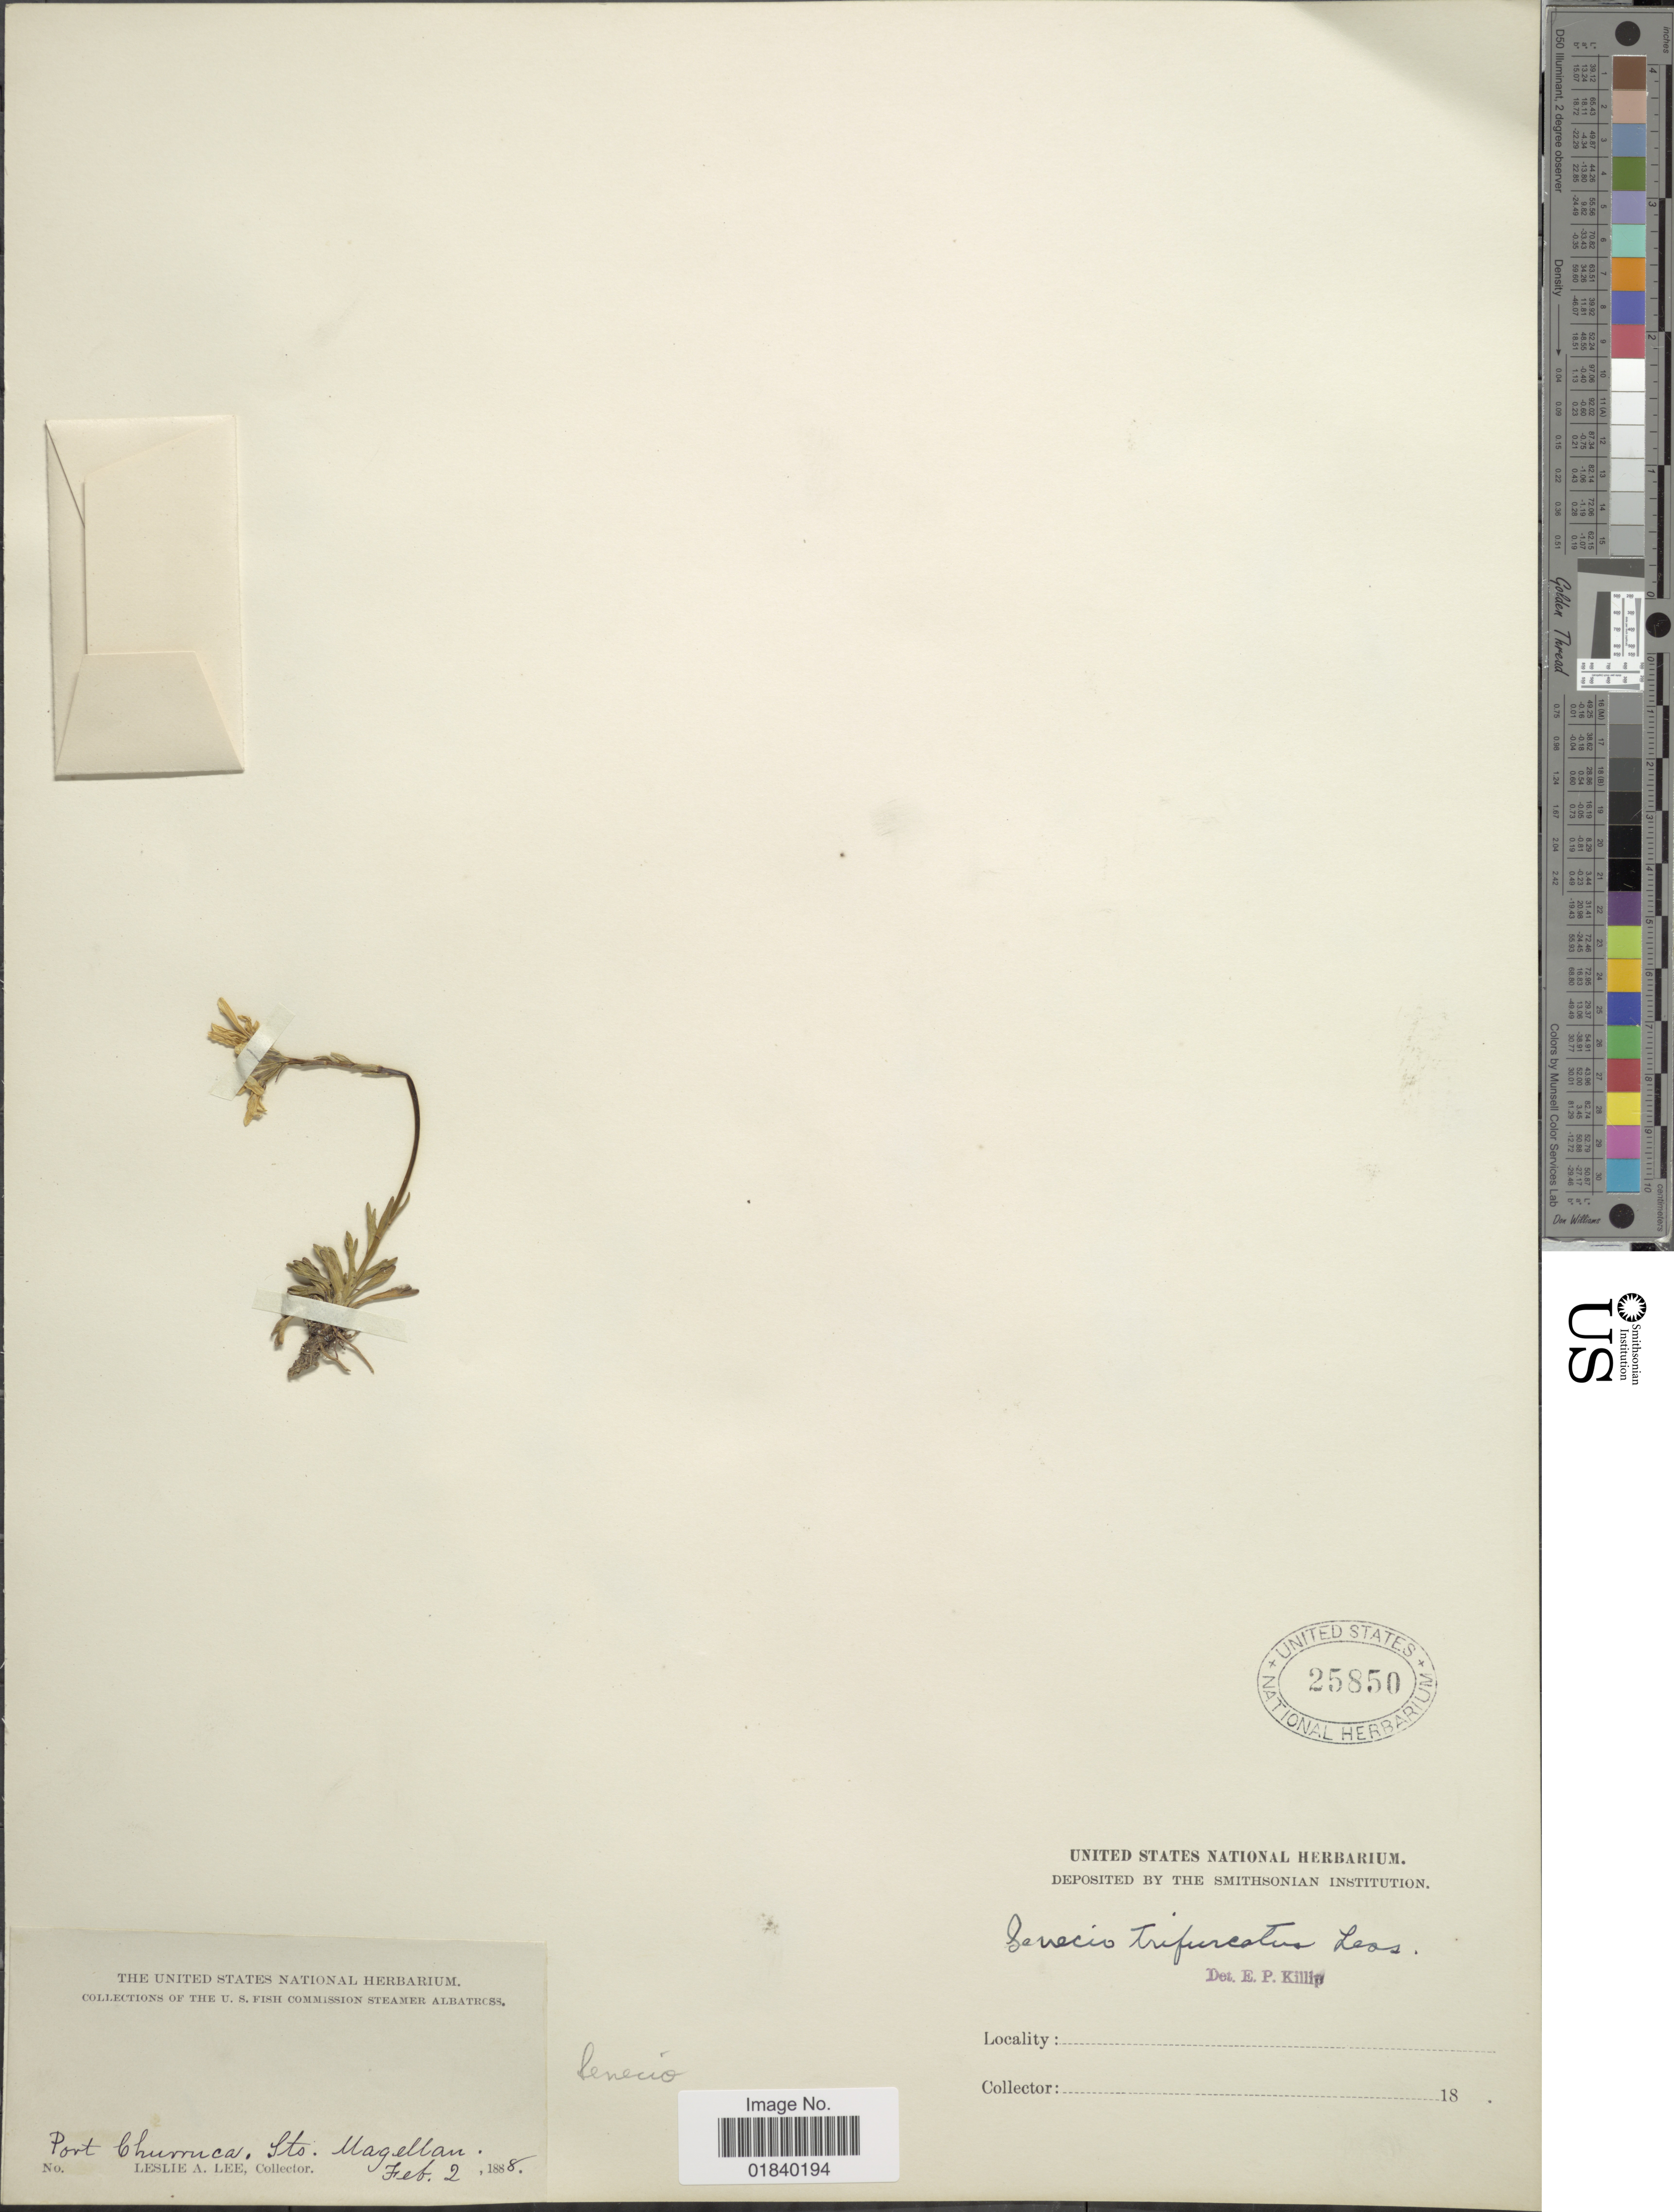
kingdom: Plantae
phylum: Tracheophyta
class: Magnoliopsida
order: Asterales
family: Asteraceae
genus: Senecio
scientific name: Senecio trifurcatus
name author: (G. Forst.) Less.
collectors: L. Lee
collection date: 1888-02-02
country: Chile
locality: Port Churruca, Sts. Magellan.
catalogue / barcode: US 25850